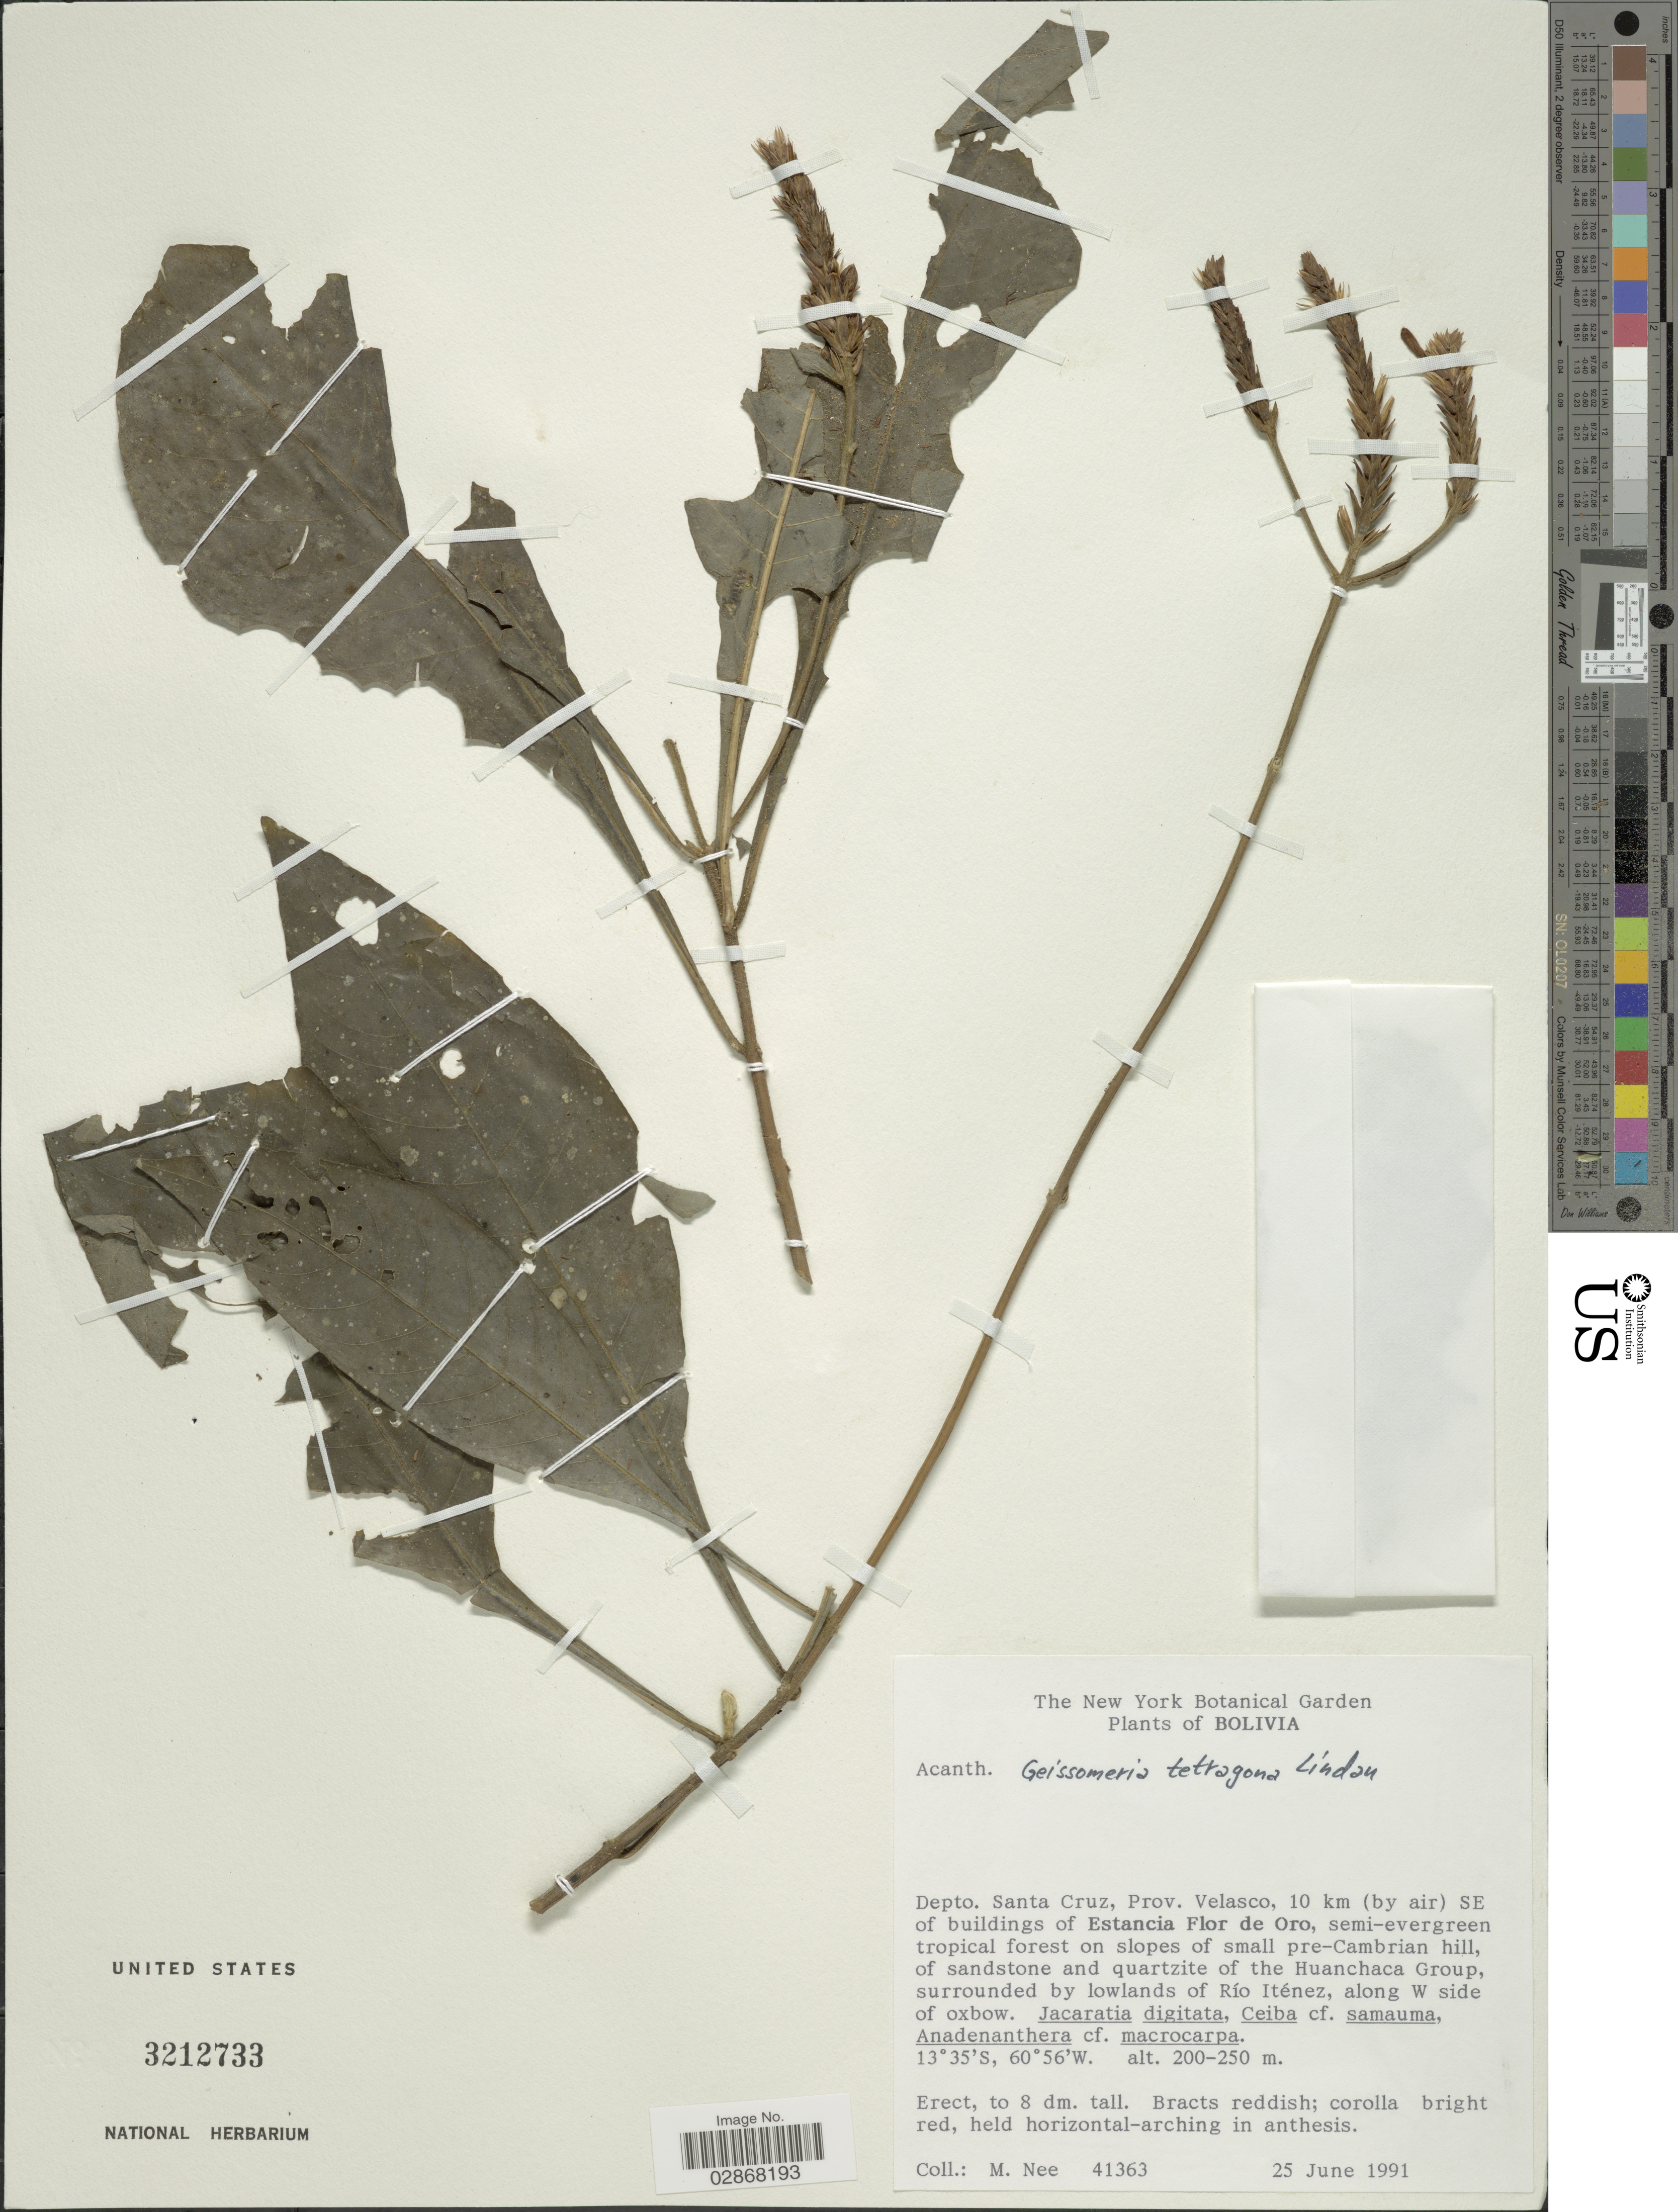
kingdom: Plantae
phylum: Tracheophyta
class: Magnoliopsida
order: Lamiales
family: Acanthaceae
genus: Geissomeria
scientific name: Geissomeria longiflora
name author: Lindl.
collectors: M. Nee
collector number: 41363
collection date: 1991-06-25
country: Bolivia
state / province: Santa Cruz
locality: Depto. Santa Cruz, Prov. Velasco, 10 km (by air) SE of buildings of Estancia Flor de Oro, semi-evergreen tropical forest on slopes of small pre-Cambrian hill, of sandstone and quartzite of the Huanchaca Group, surrounded by lowlands of Río Iténez, along W side of oxbow.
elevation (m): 200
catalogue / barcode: US 3212733